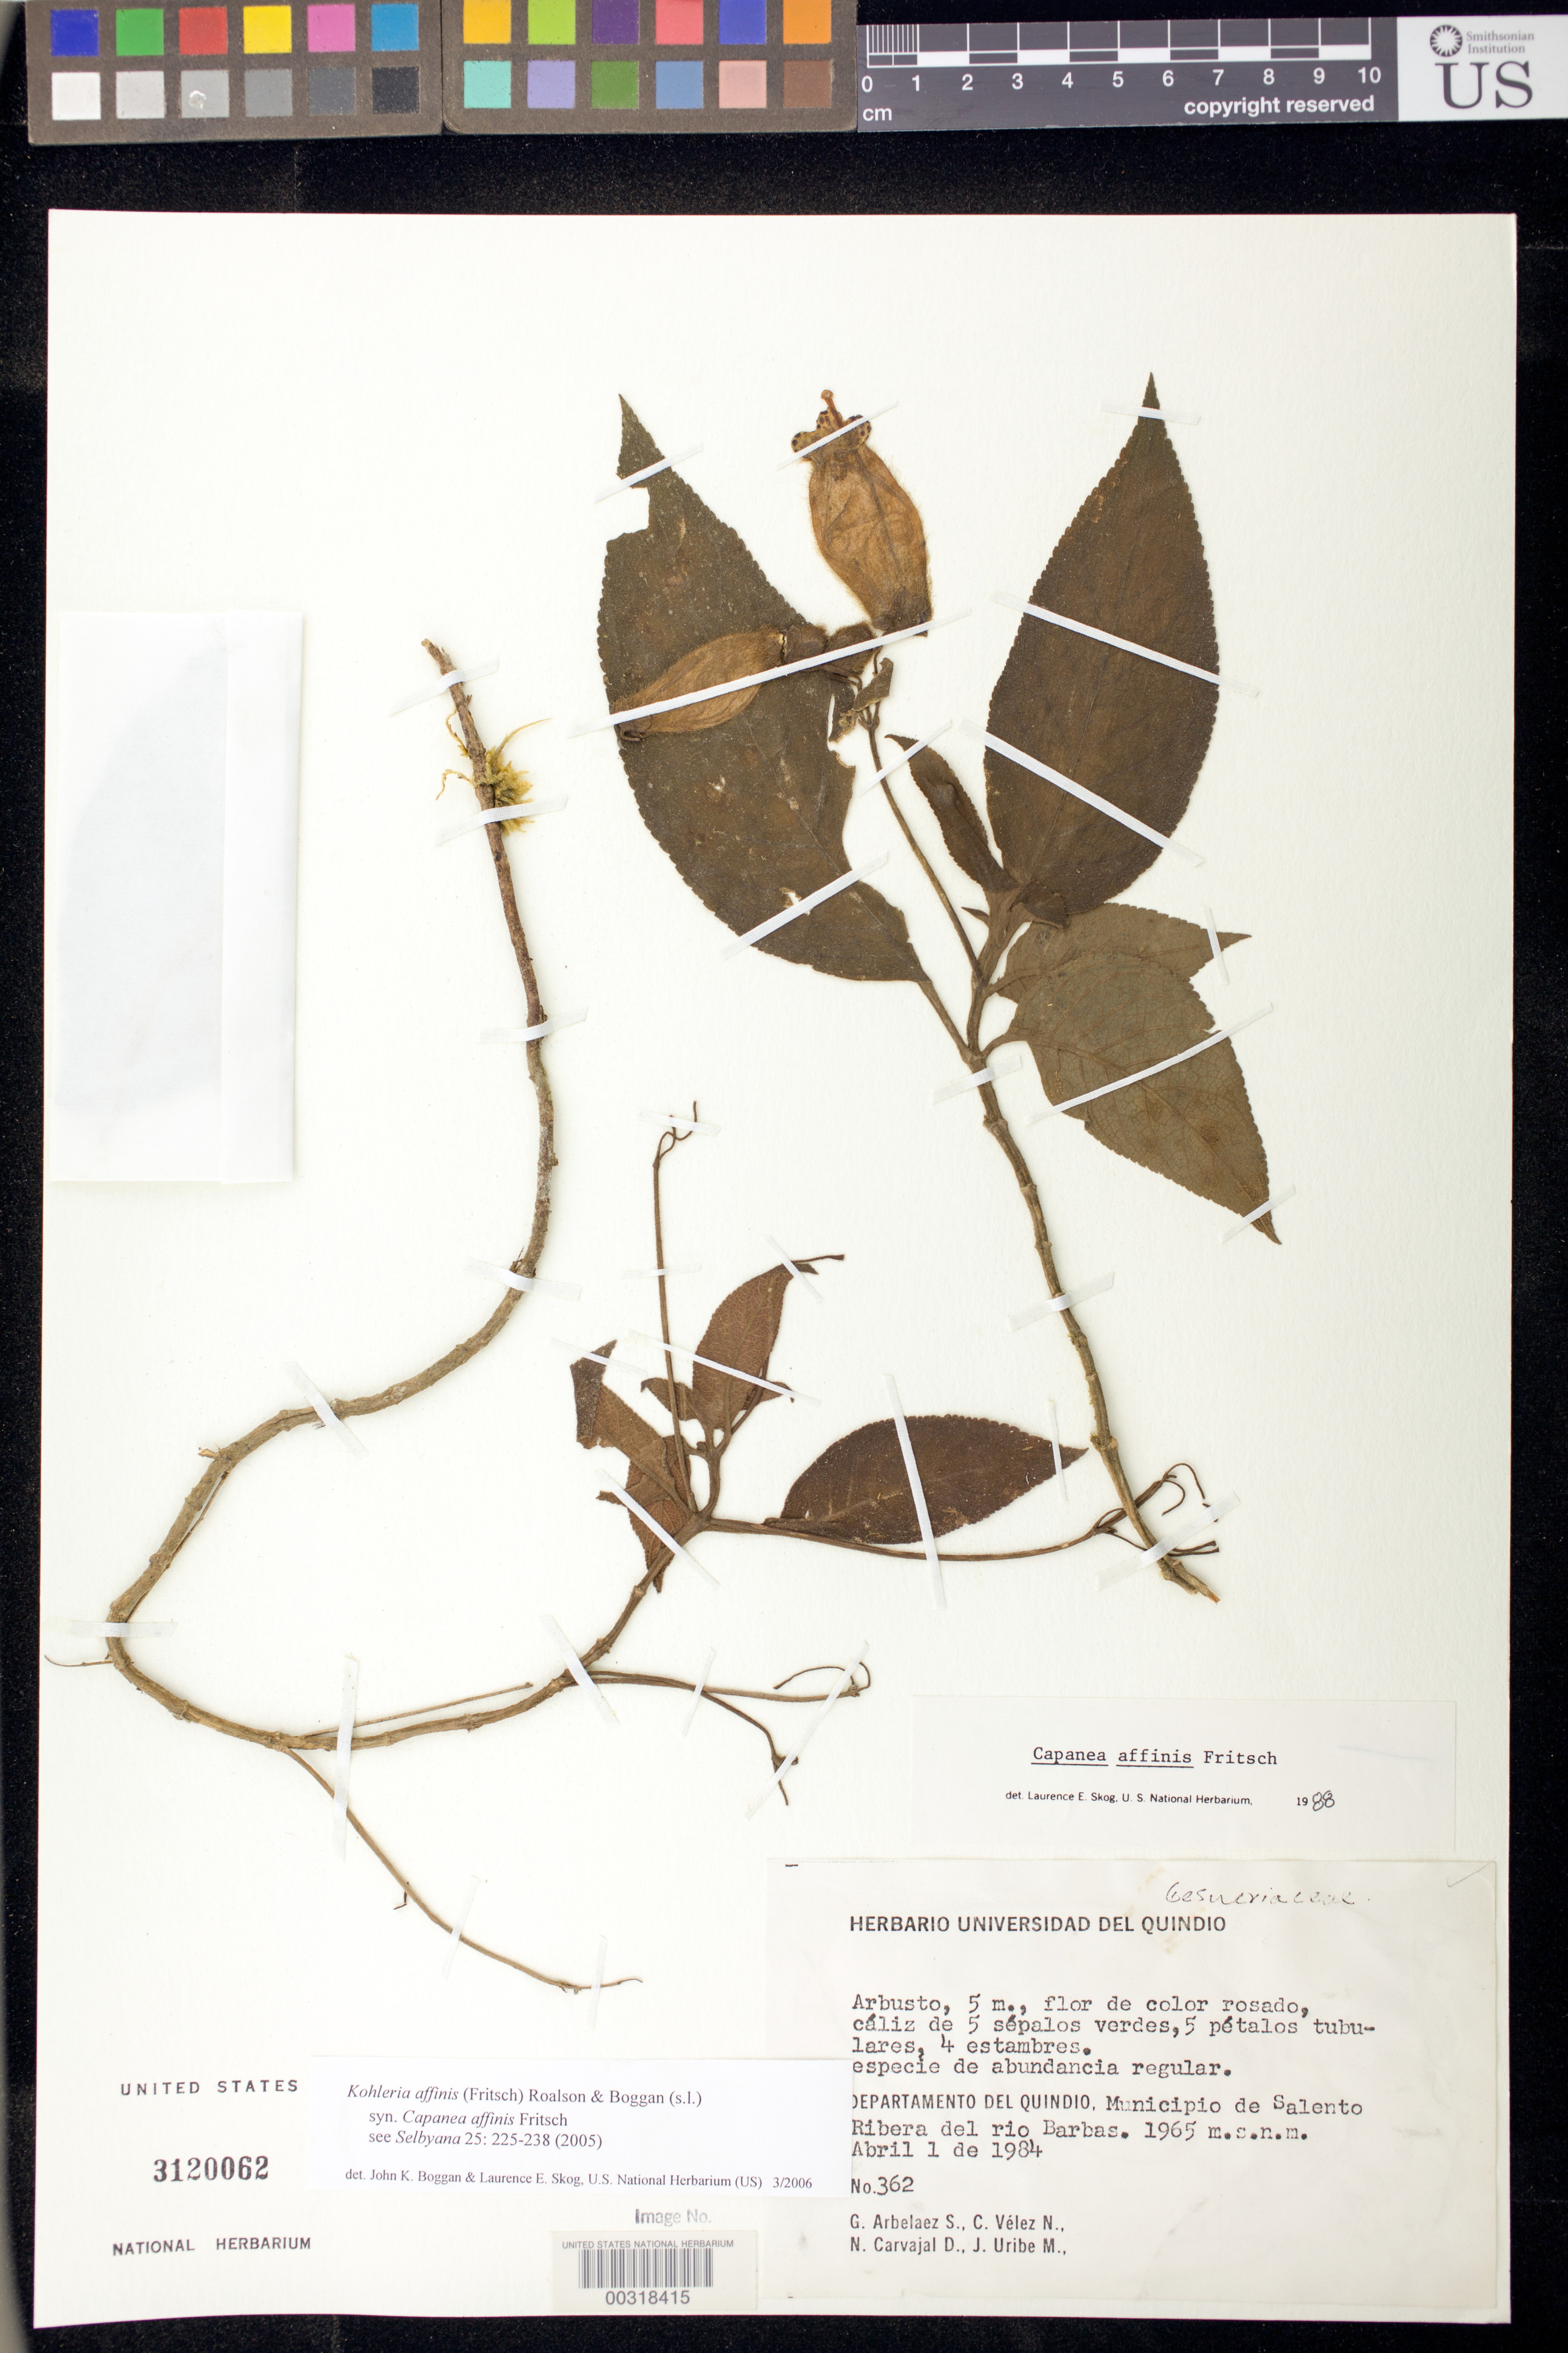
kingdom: Plantae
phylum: Tracheophyta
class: Magnoliopsida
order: Lamiales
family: Gesneriaceae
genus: Kohleria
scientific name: Kohleria affinis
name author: (Fritsch) Roalson & Boggan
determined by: Boggan, J. K.; Skog, L. E.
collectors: G. Arbelaez S., C. Vélez N., N. Carvajal D. & J. Uribe M.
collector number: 362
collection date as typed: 01 Apr 1984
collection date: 1984-04-01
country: Colombia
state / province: Quindío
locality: Mun. of Salento, Ribera del Rio Barbas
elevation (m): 1965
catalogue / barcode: US 3120062